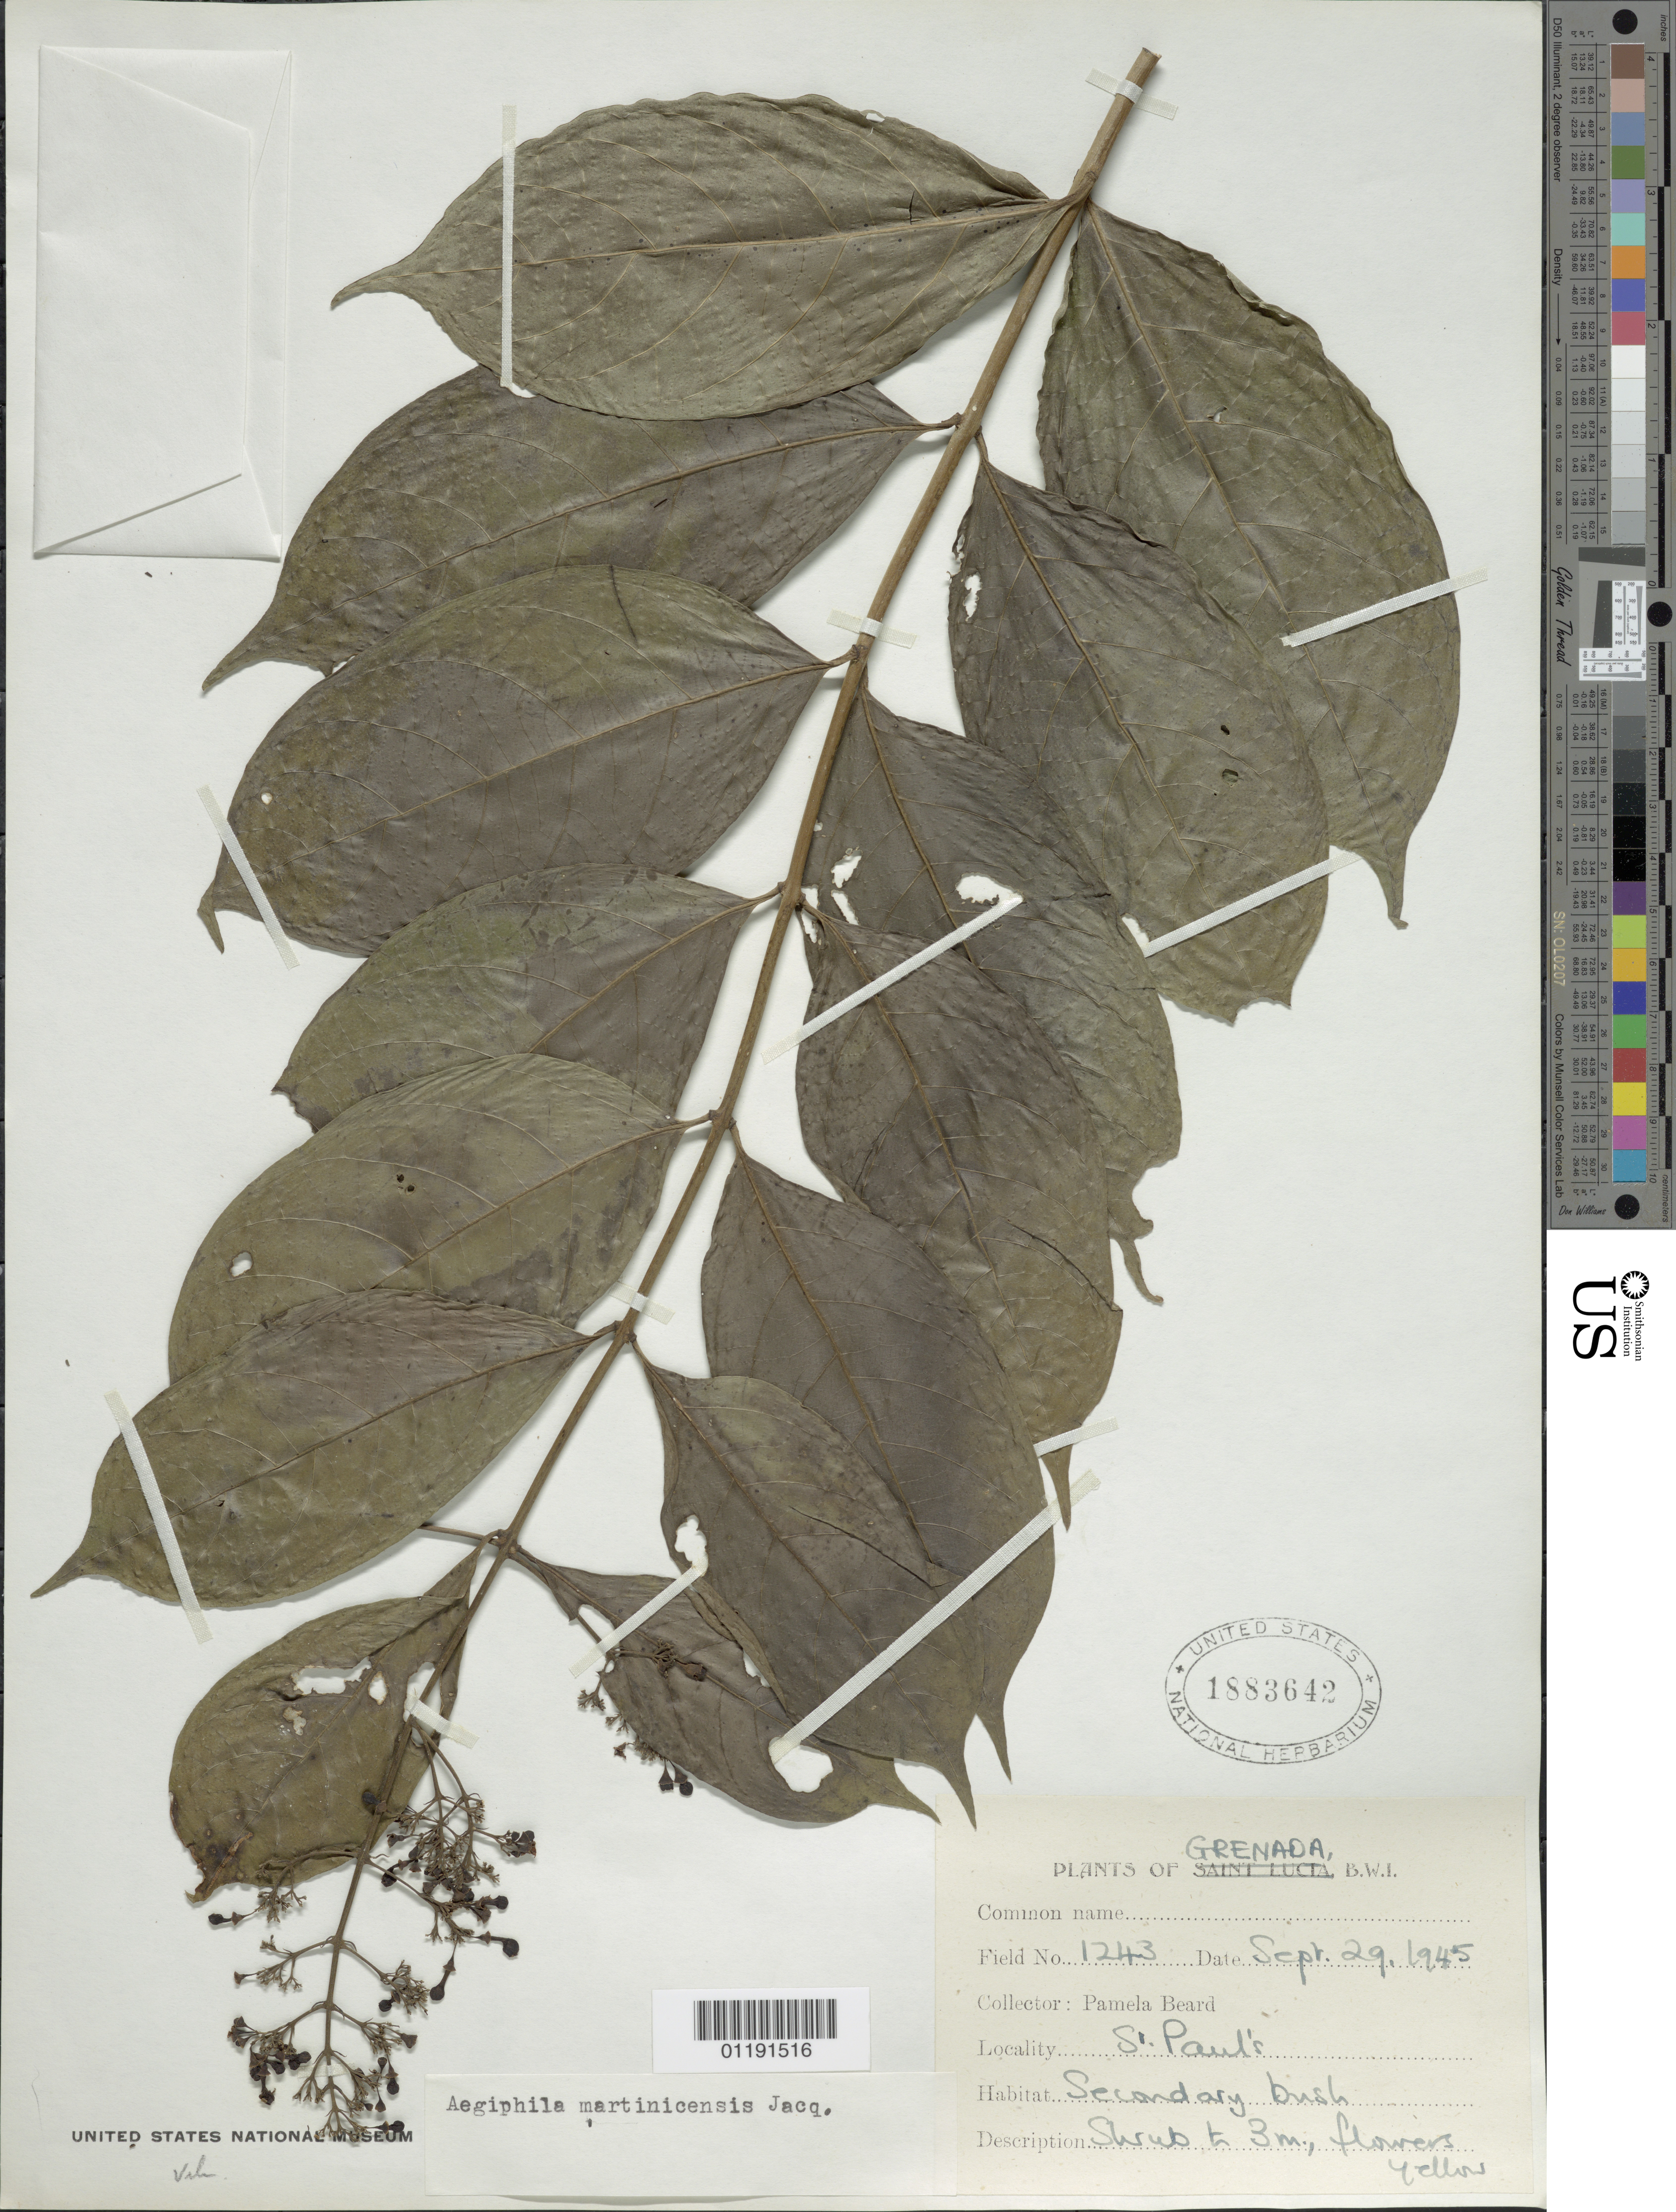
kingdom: Plantae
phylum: Tracheophyta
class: Magnoliopsida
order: Lamiales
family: Lamiaceae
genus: Aegiphila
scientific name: Aegiphila martinicensis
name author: Jacq.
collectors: P. Beard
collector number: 1243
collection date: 1945-09-29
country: Grenada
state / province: Saint George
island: Grenada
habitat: Secondary bush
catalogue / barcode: US 1883642